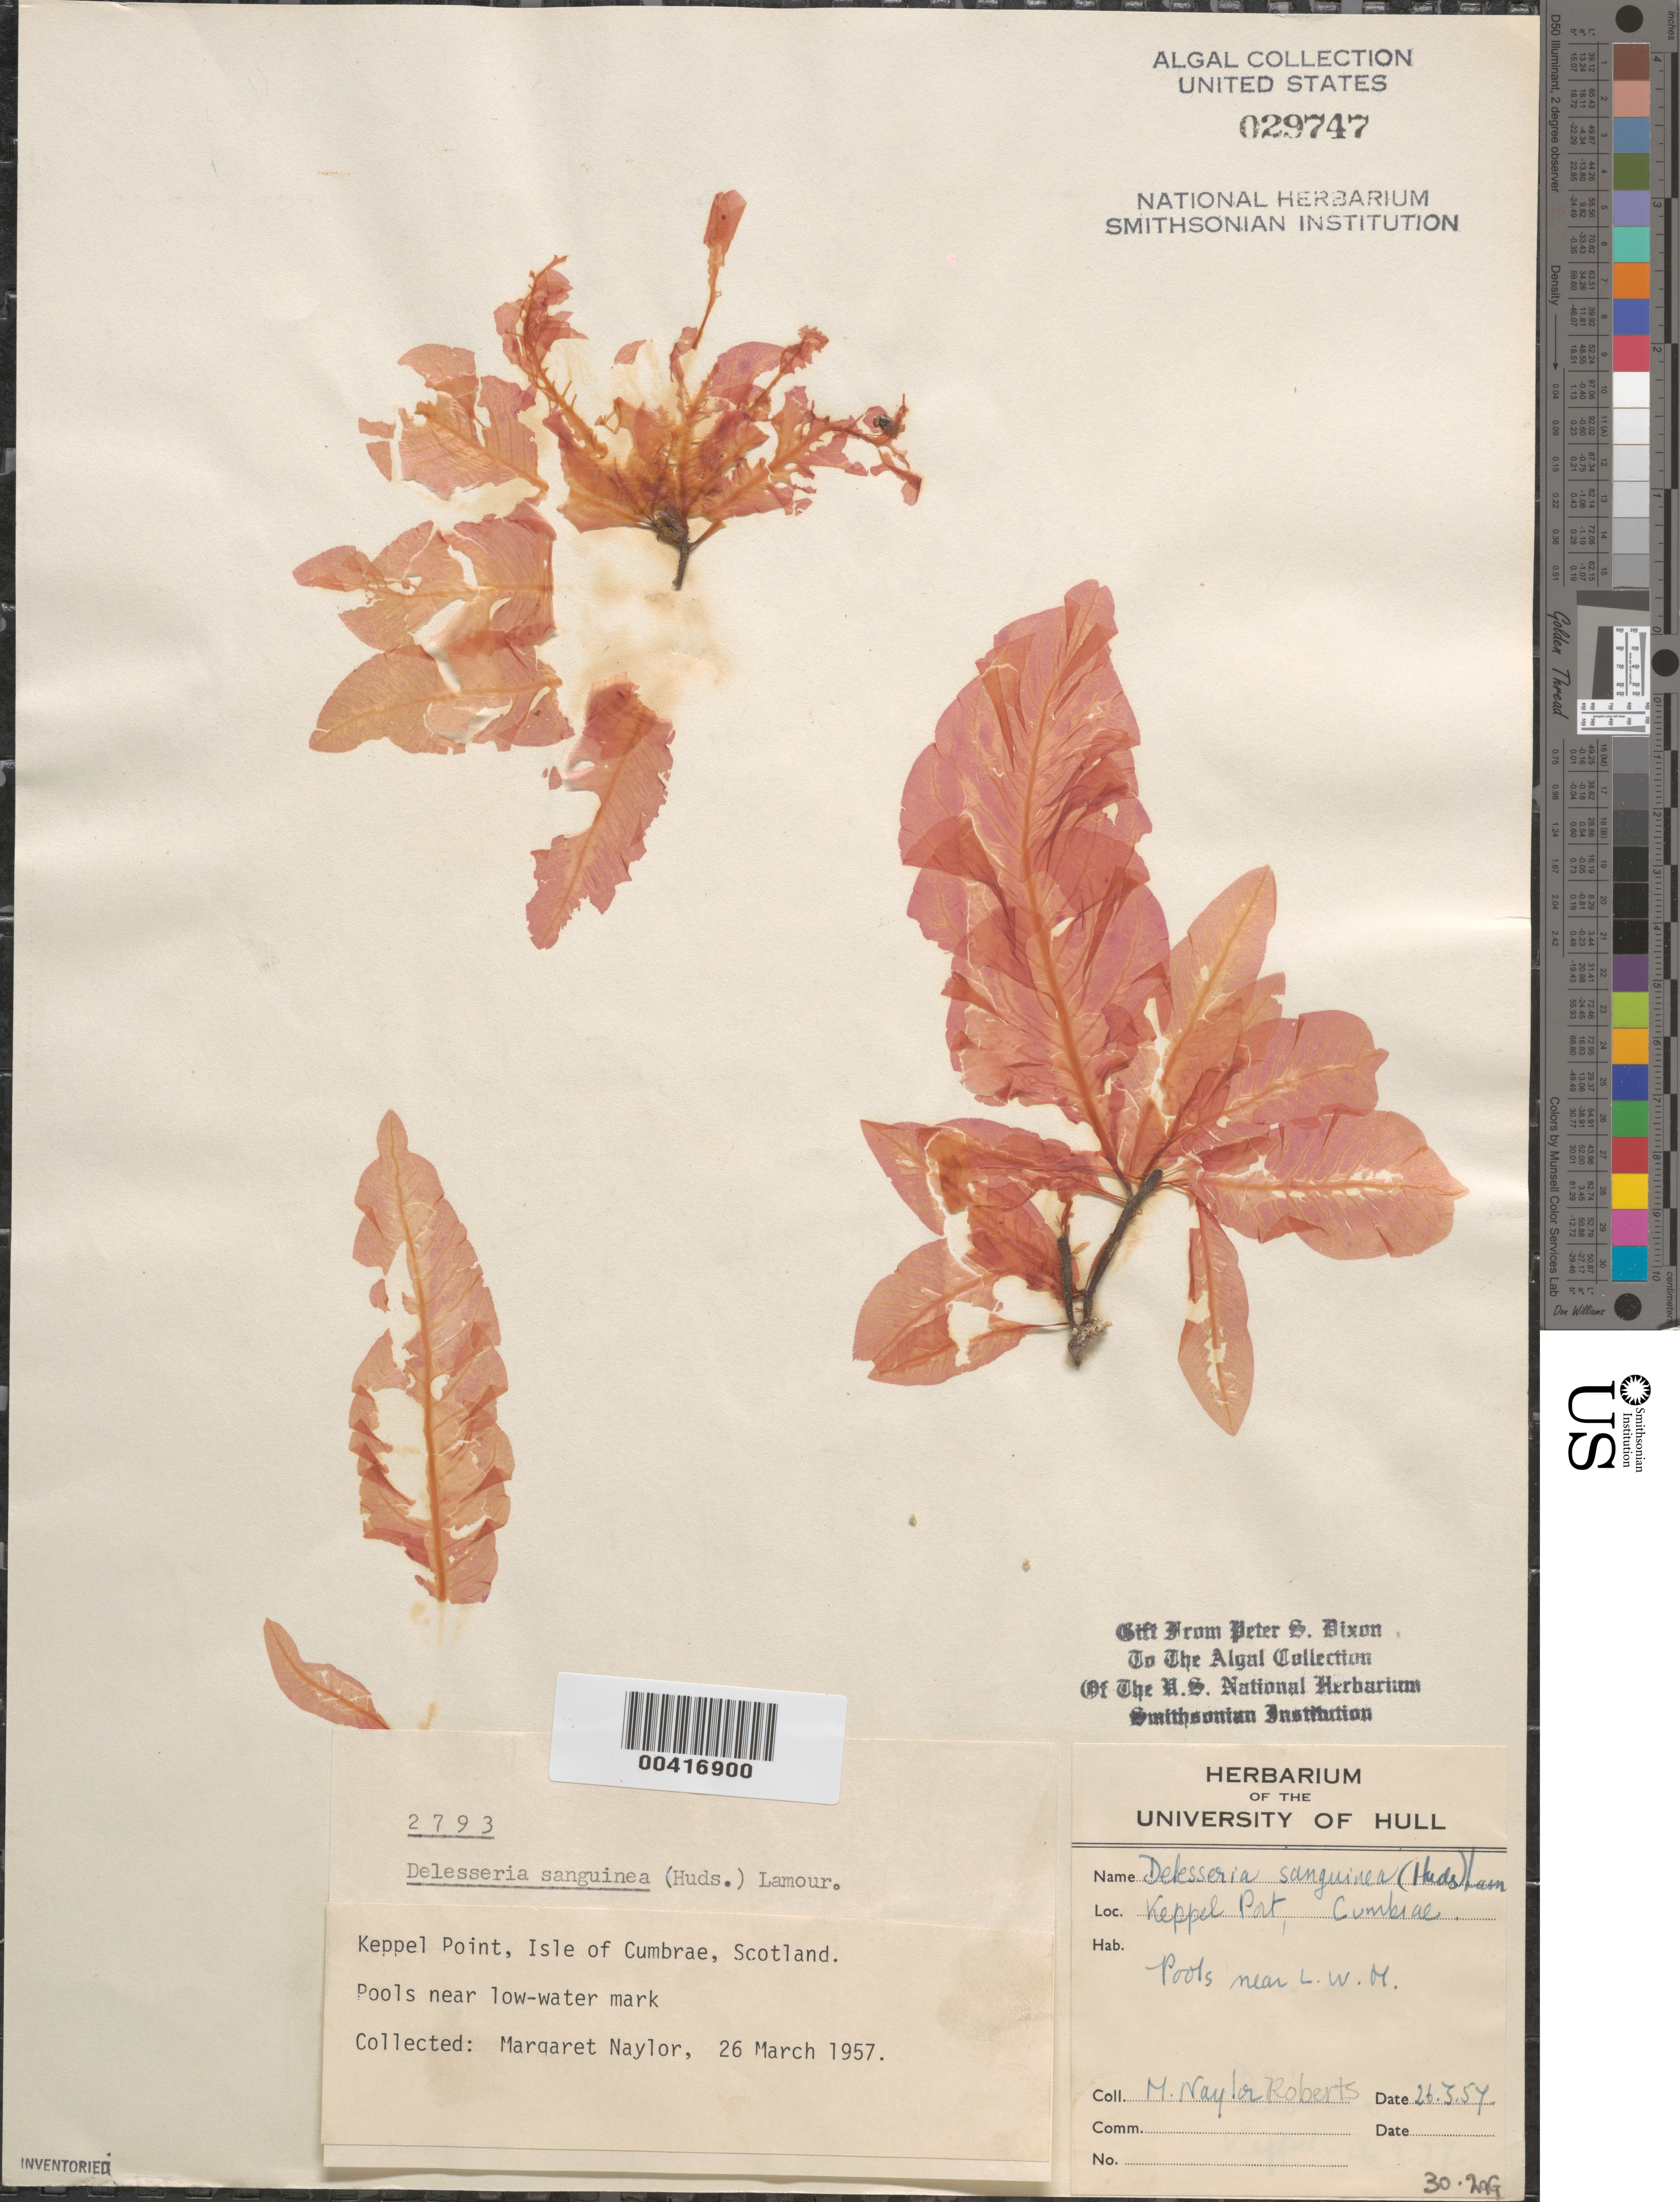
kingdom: Plantae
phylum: Rhodophyta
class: Florideophyceae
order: Ceramiales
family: Delesseriaceae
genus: Delesseria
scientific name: Delesseria sanguinea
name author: (Huds.) J.V.Lamouroux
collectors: M. Roberts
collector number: PSD 2793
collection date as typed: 26 Mar 1957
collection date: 1957-03-26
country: United Kingdom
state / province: Scotland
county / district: North Ayrshire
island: Great Cumbrae Island (Isle of Cumbrae)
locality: Keppel Point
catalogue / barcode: US 29747